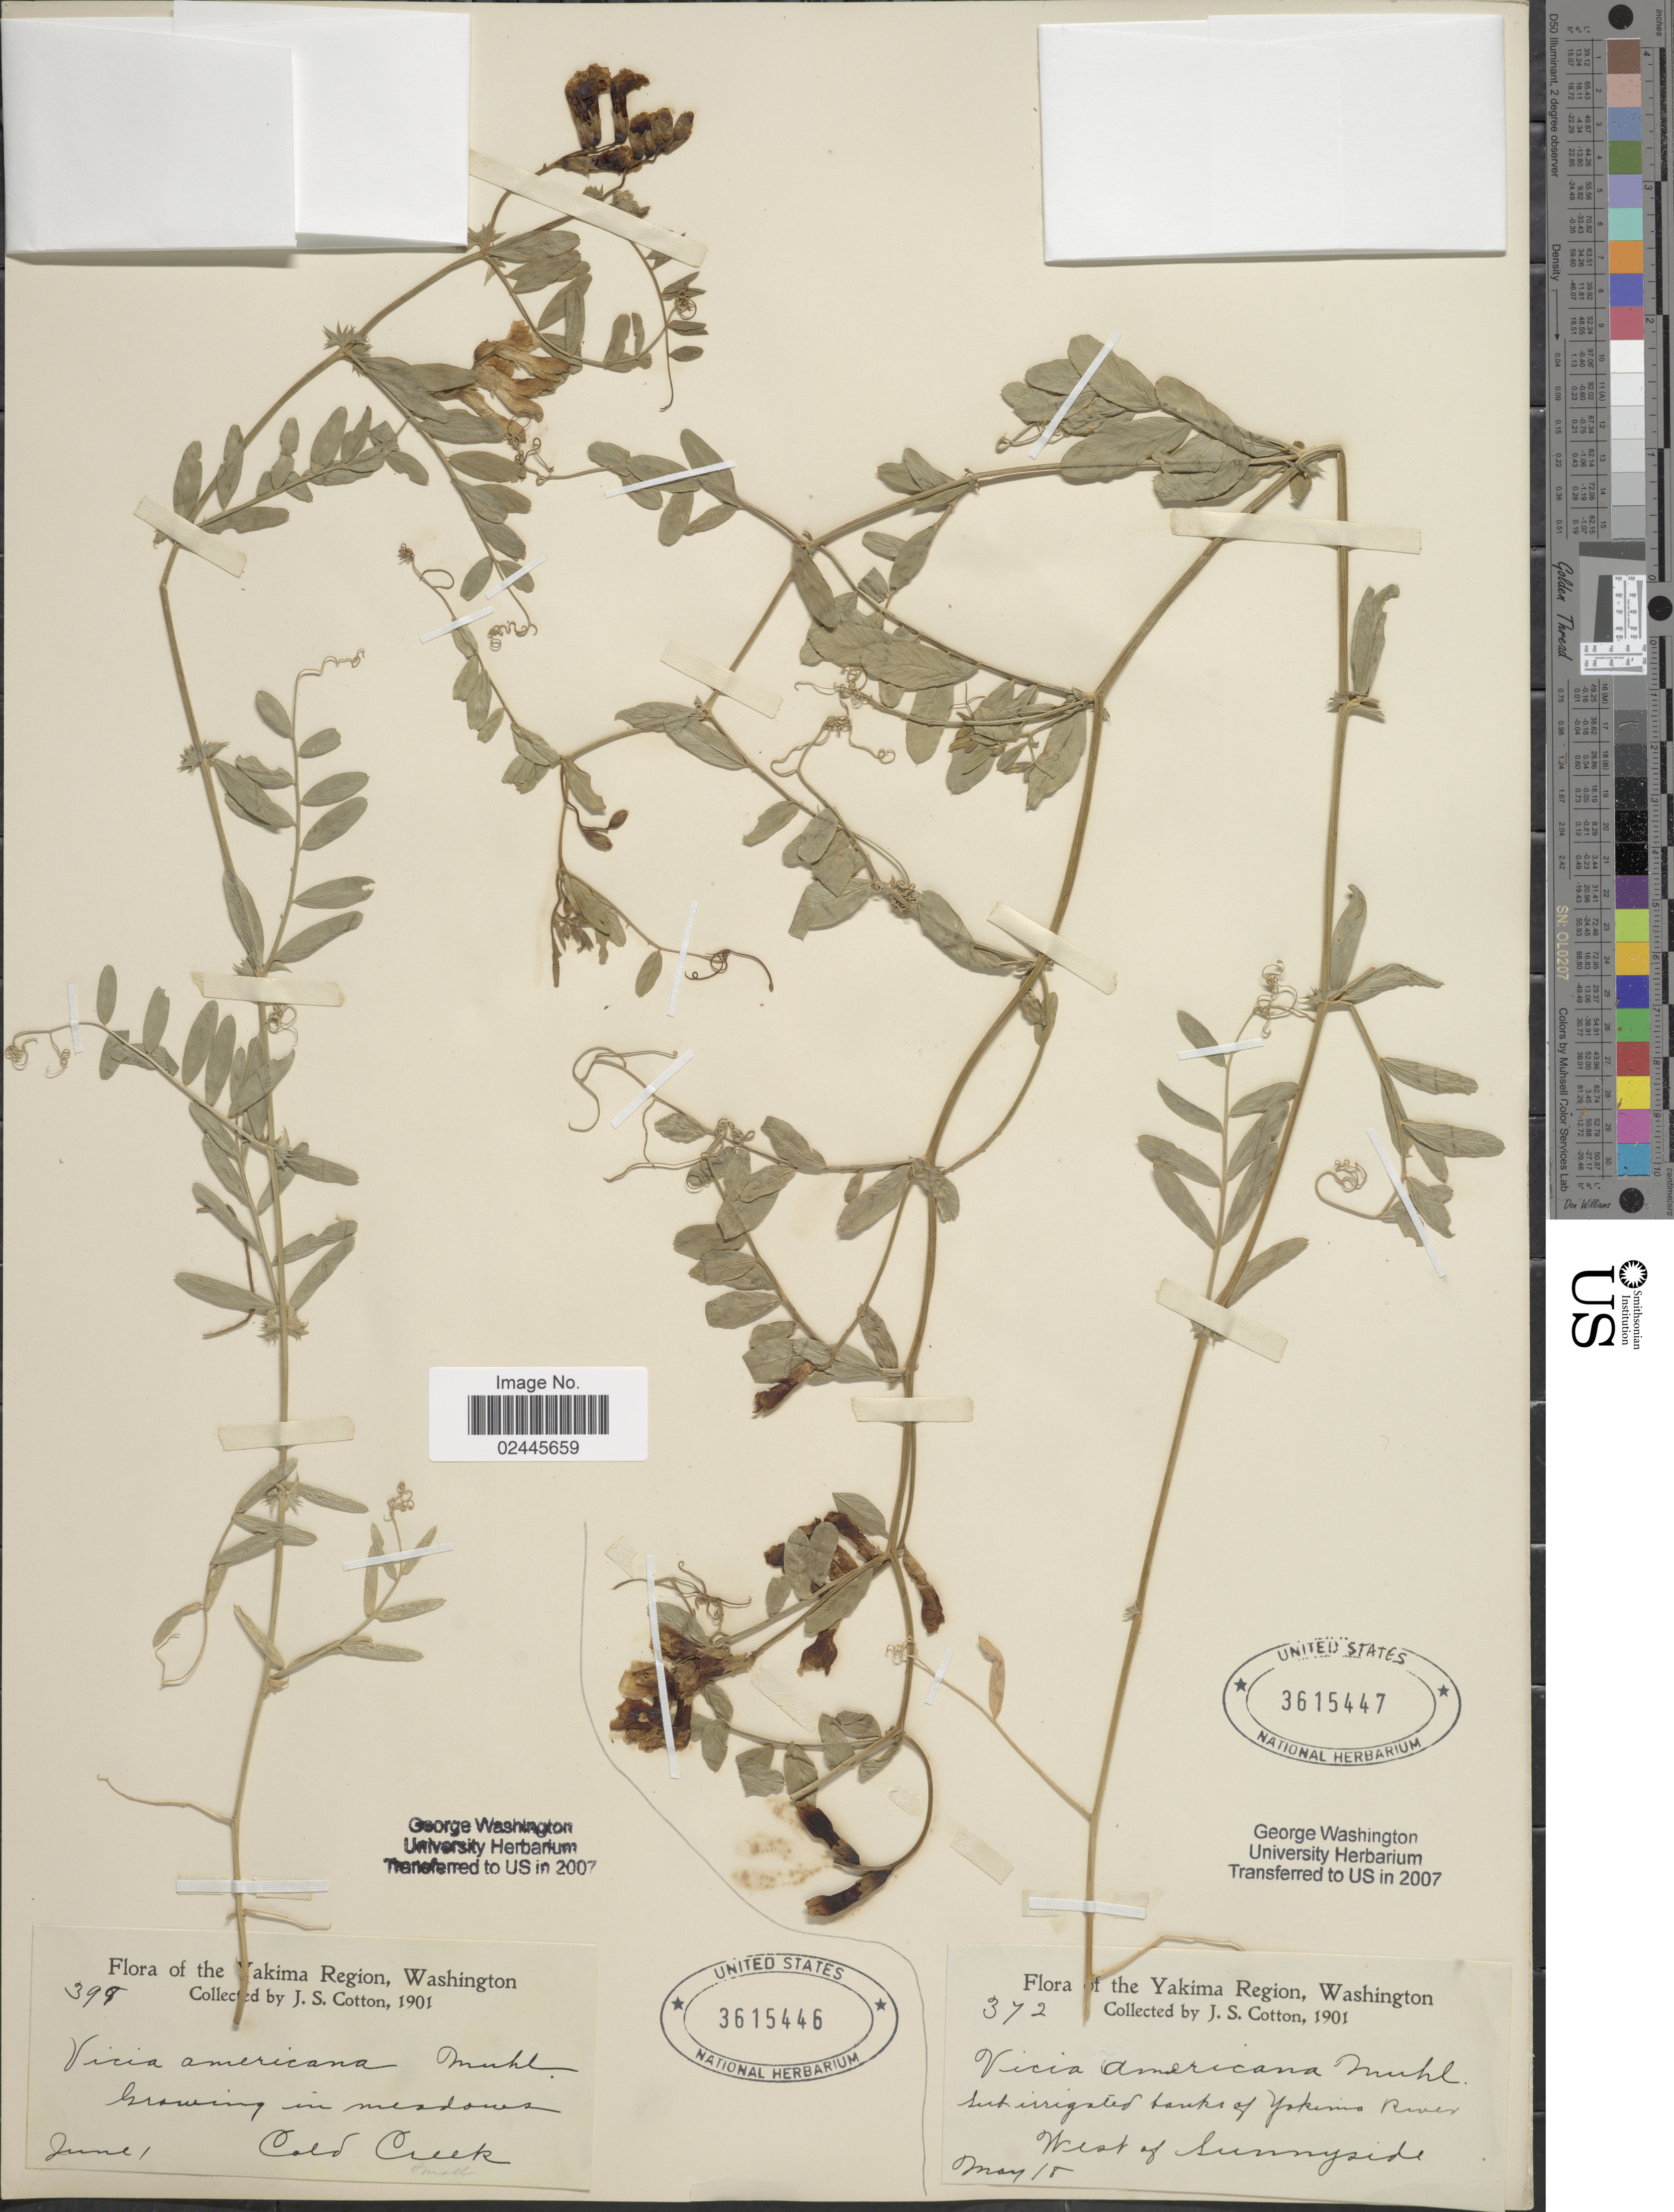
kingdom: Plantae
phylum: Tracheophyta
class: Magnoliopsida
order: Fabales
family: Fabaceae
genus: Vicia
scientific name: Vicia americana var. americana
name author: Muhl. ex Willd.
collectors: J. S. Cotton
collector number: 382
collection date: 1901-05-18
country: United States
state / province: Washington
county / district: Yakima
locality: The Yakima Region, sub-irrigated banks of Yakima River, West of Sunnyside.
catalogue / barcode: US 3615447-2